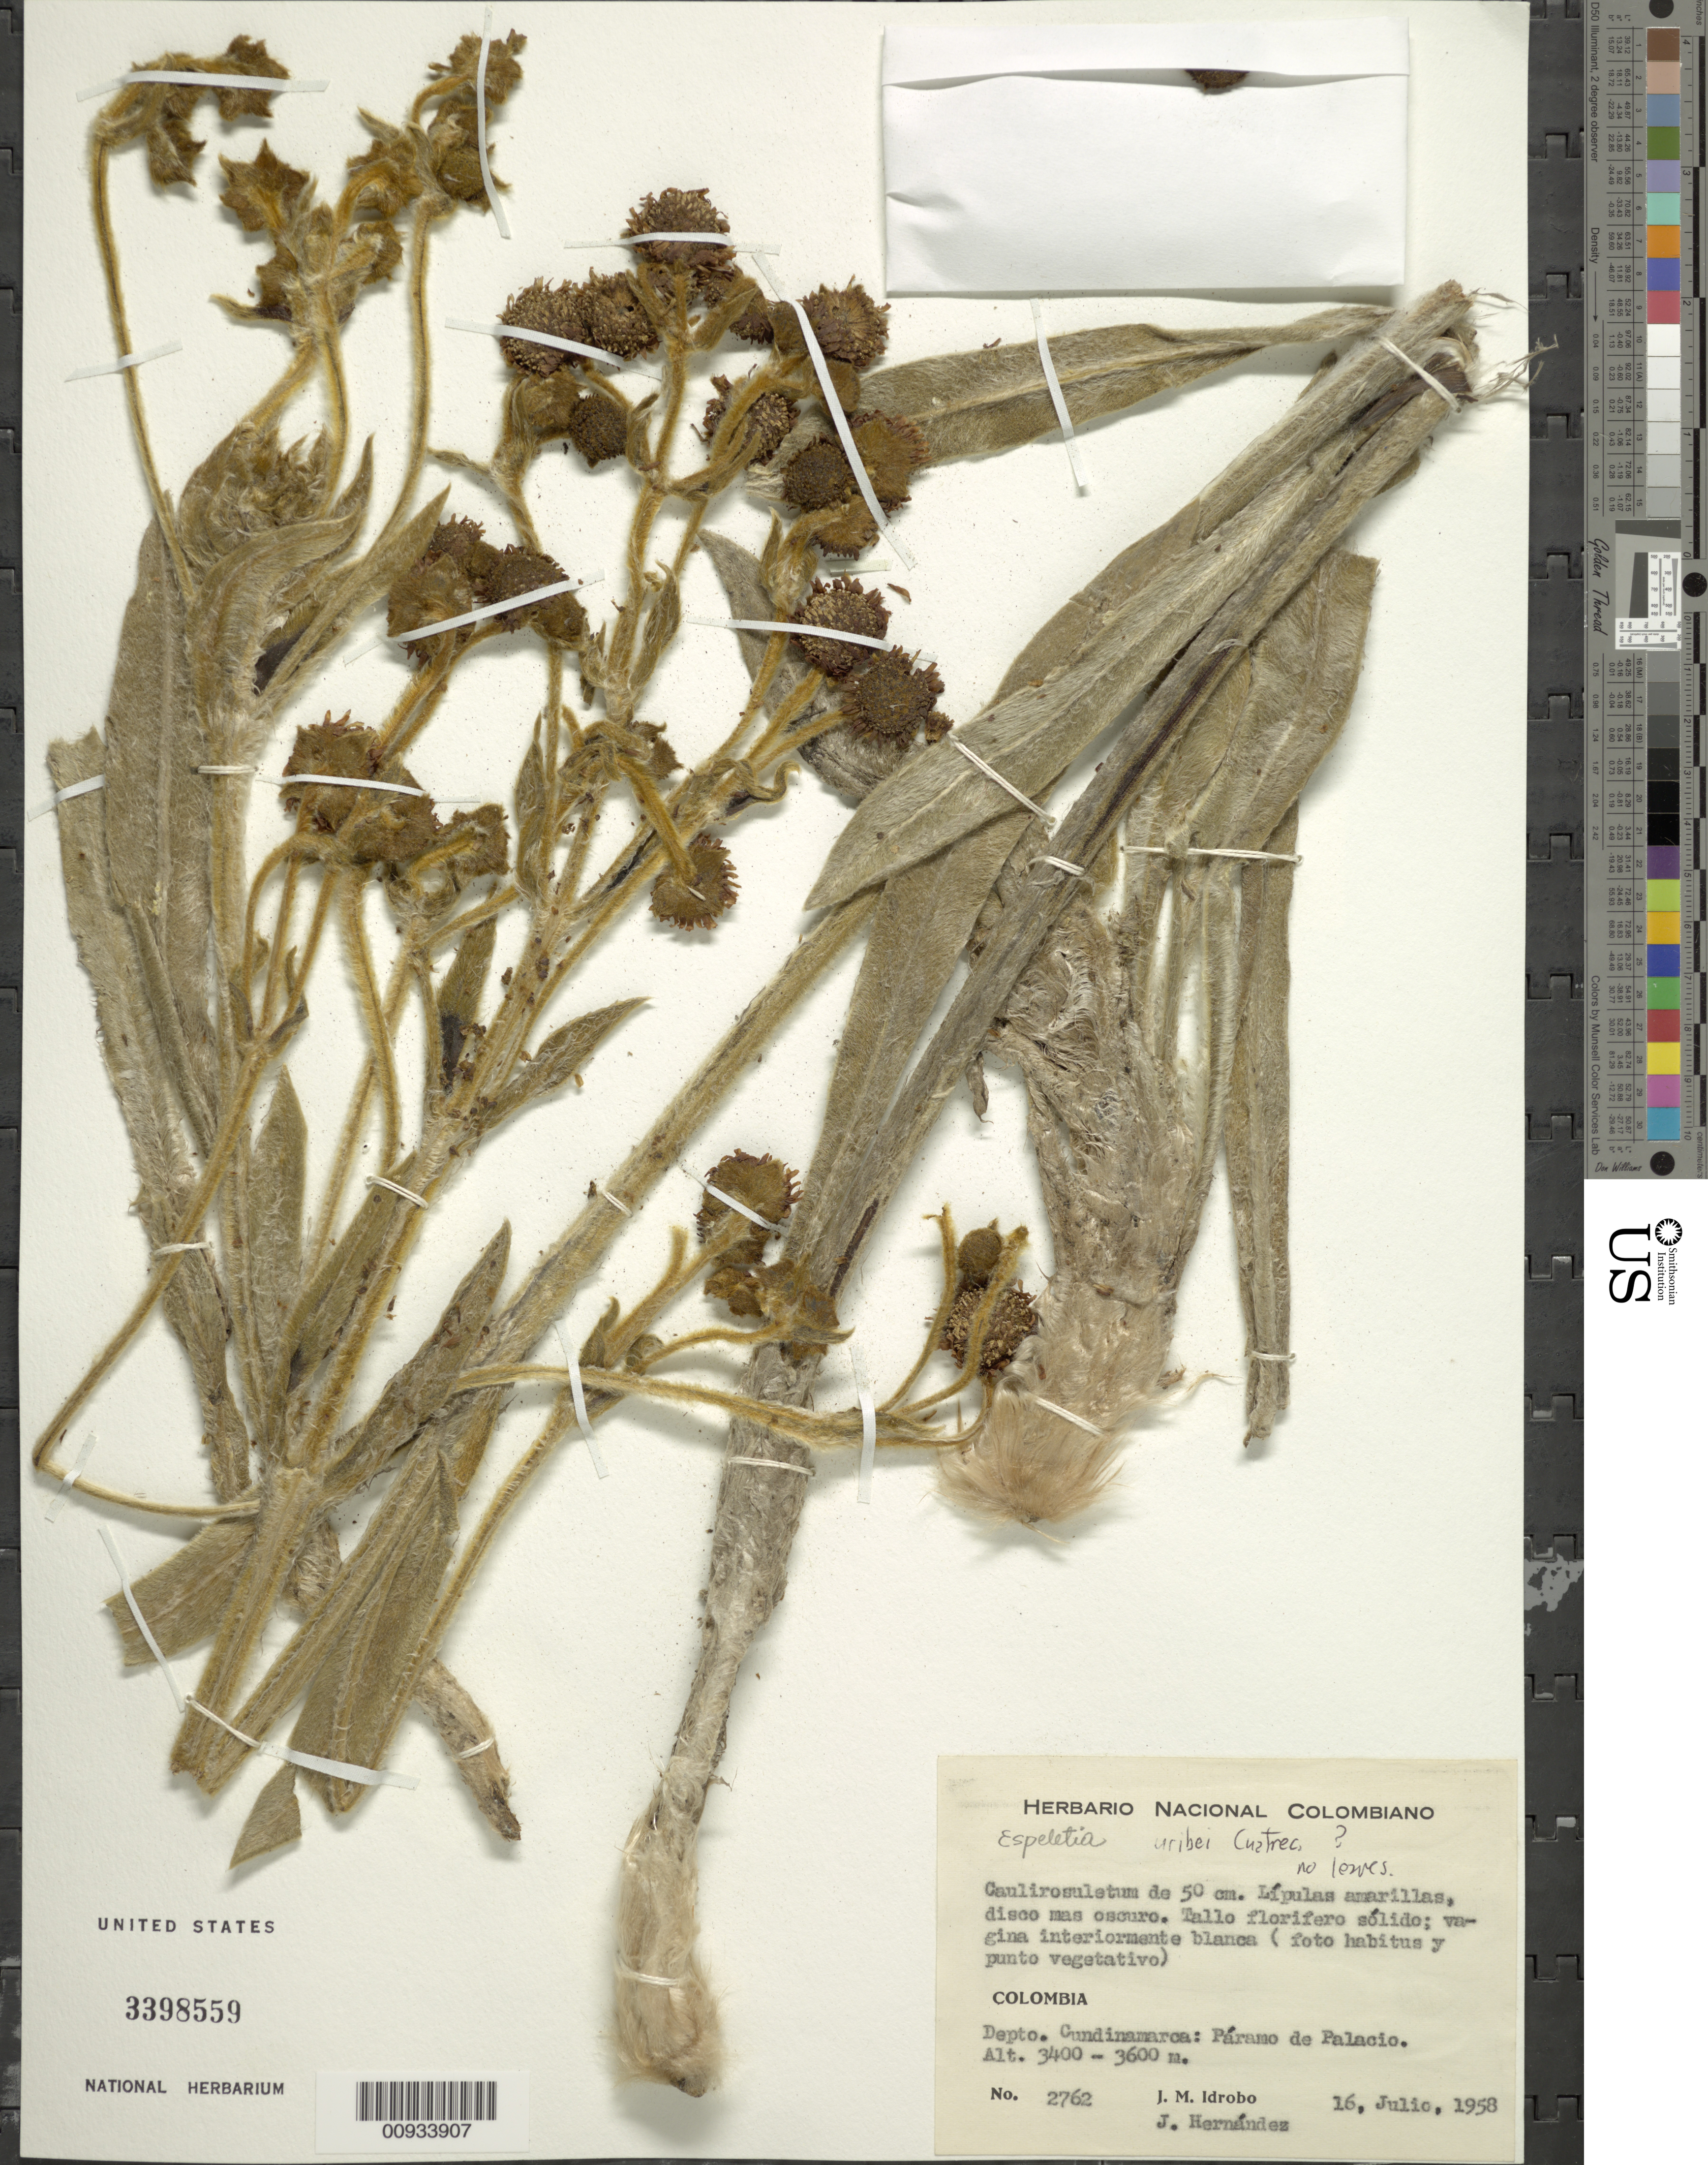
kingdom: Plantae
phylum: Tracheophyta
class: Magnoliopsida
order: Asterales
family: Asteraceae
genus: Espeletia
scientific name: Espeletia uribei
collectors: J. M. Idrobo & J. Hernandez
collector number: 2762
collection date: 1958-07-16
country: Colombia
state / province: Cundinamarca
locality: Paramo de Palacio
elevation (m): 3400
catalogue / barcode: US 3398559